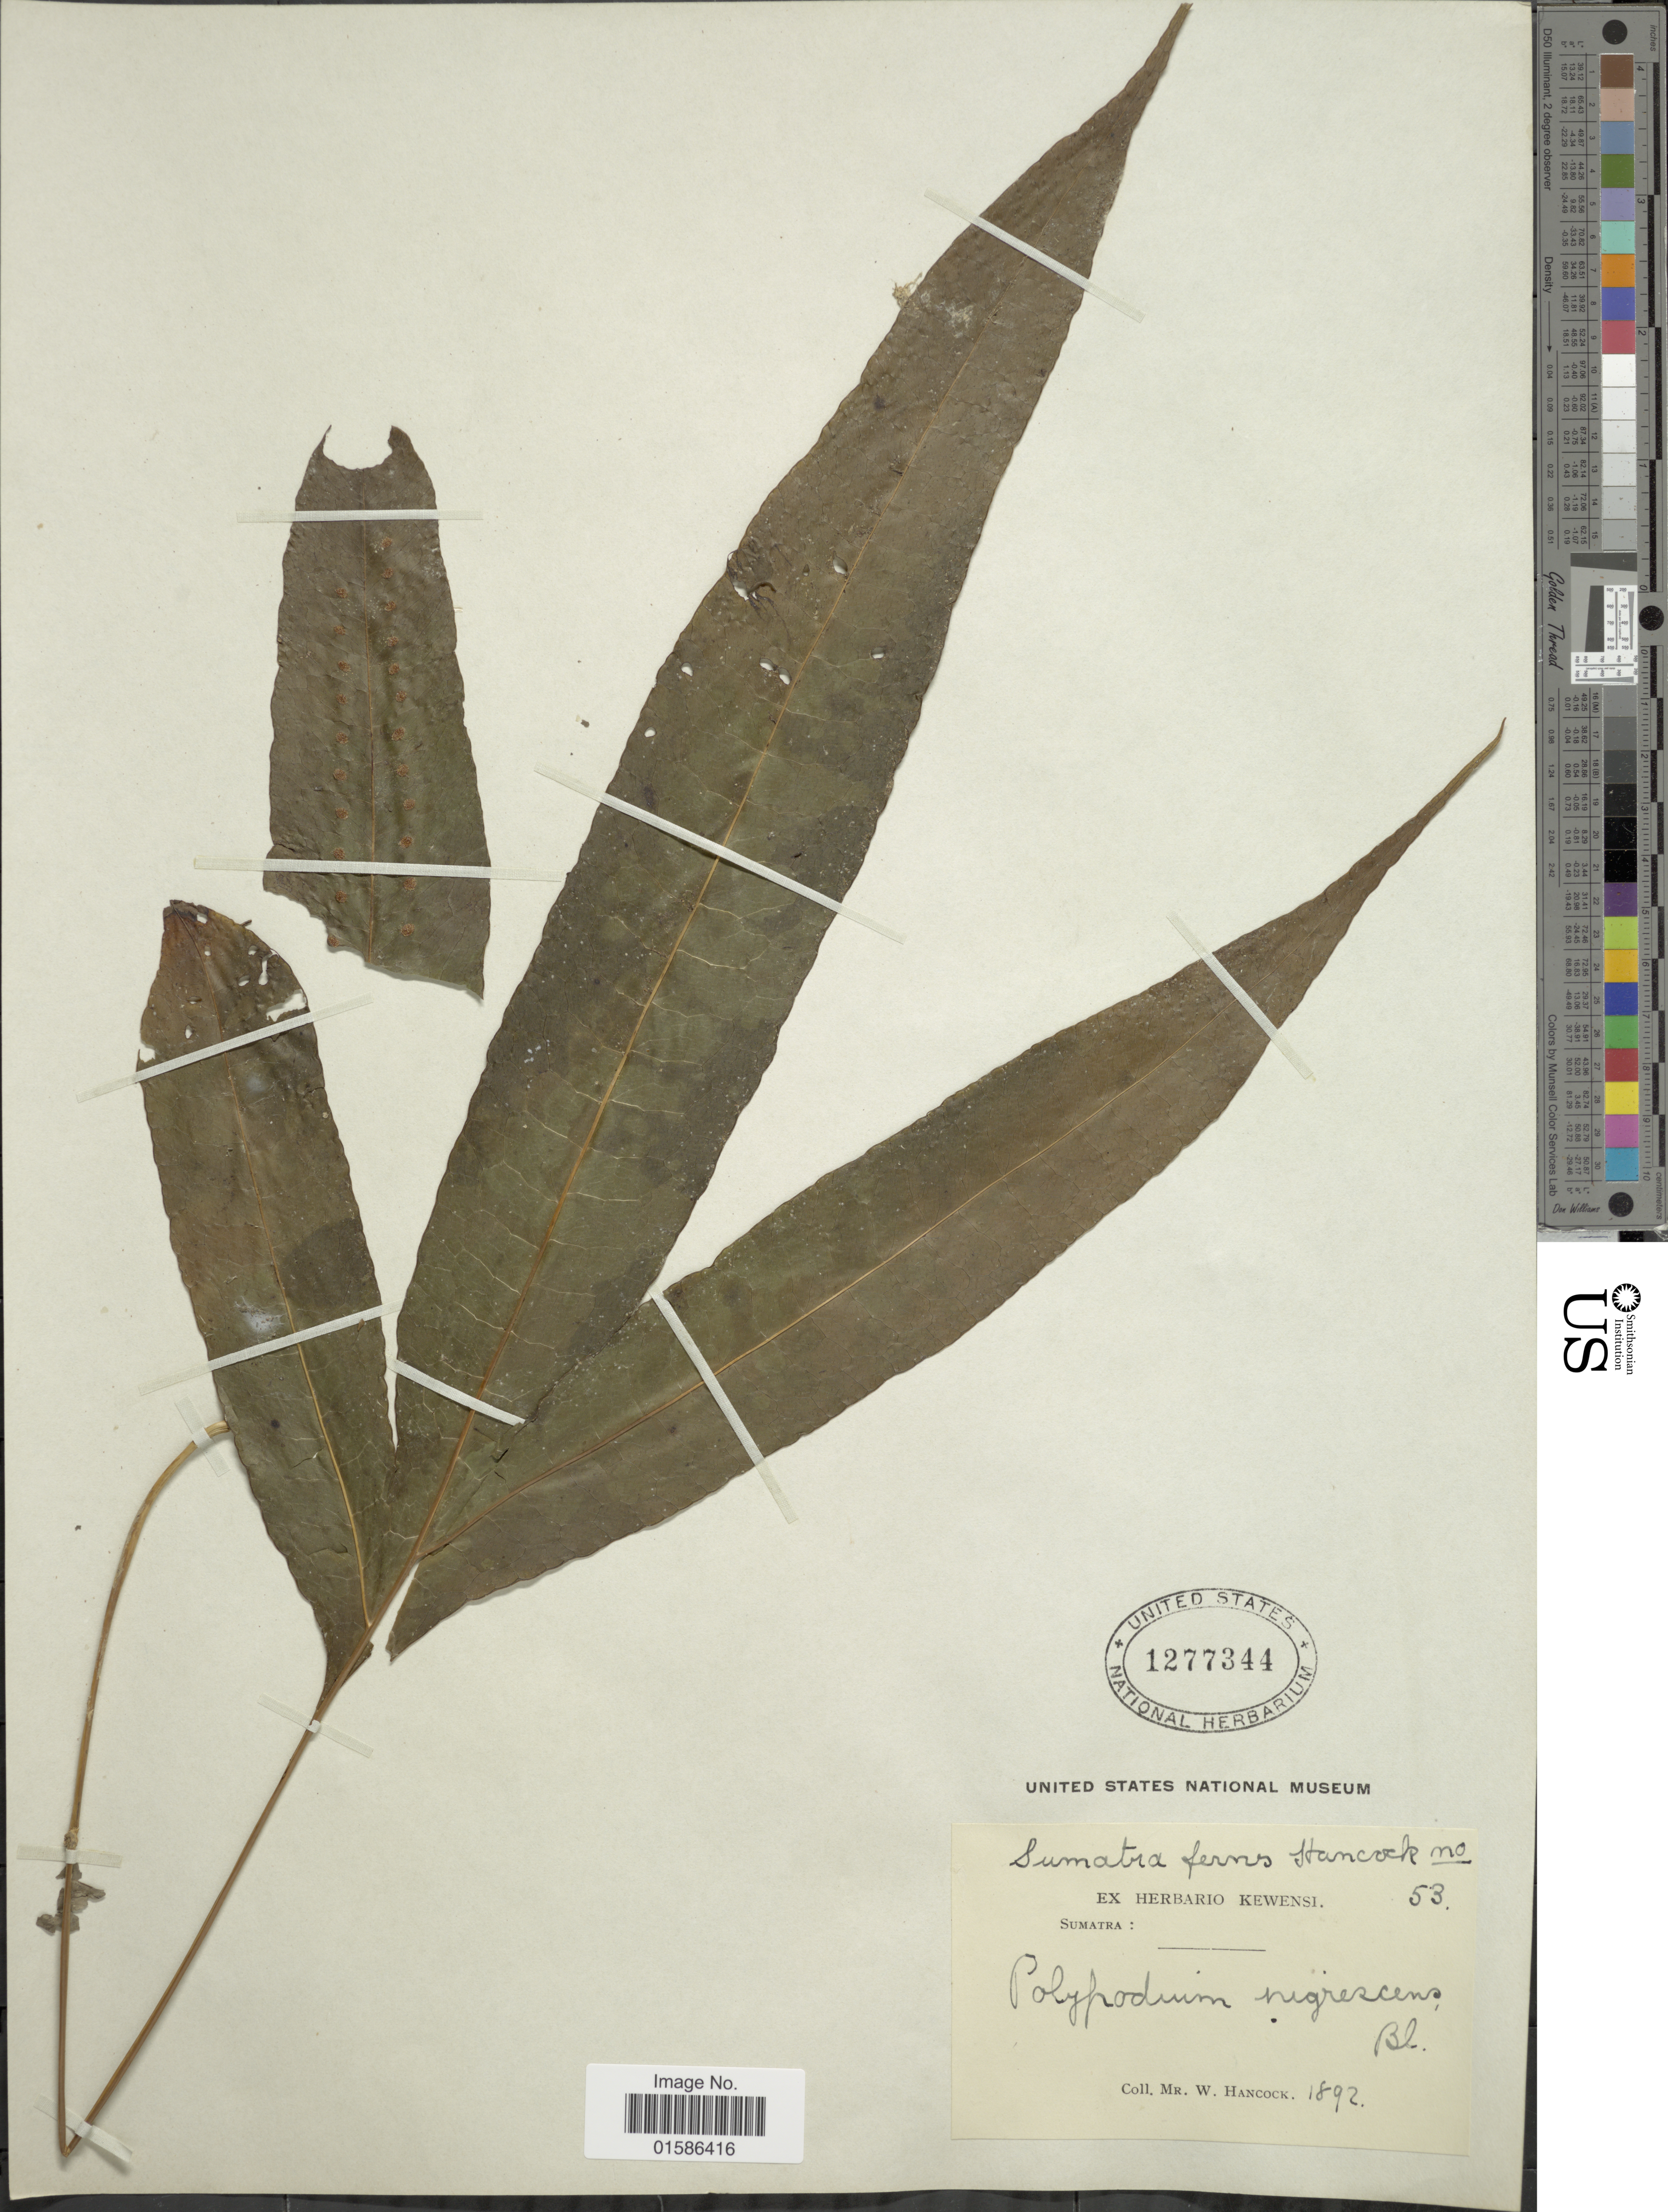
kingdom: Plantae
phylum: Tracheophyta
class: Polypodiopsida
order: Polypodiales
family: Polypodiaceae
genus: Microsorum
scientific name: Microsorum membranifolium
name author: (R. Br.) Ching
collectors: W. Hancock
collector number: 53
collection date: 1892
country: Indonesia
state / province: Sumatra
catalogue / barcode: US 1277344